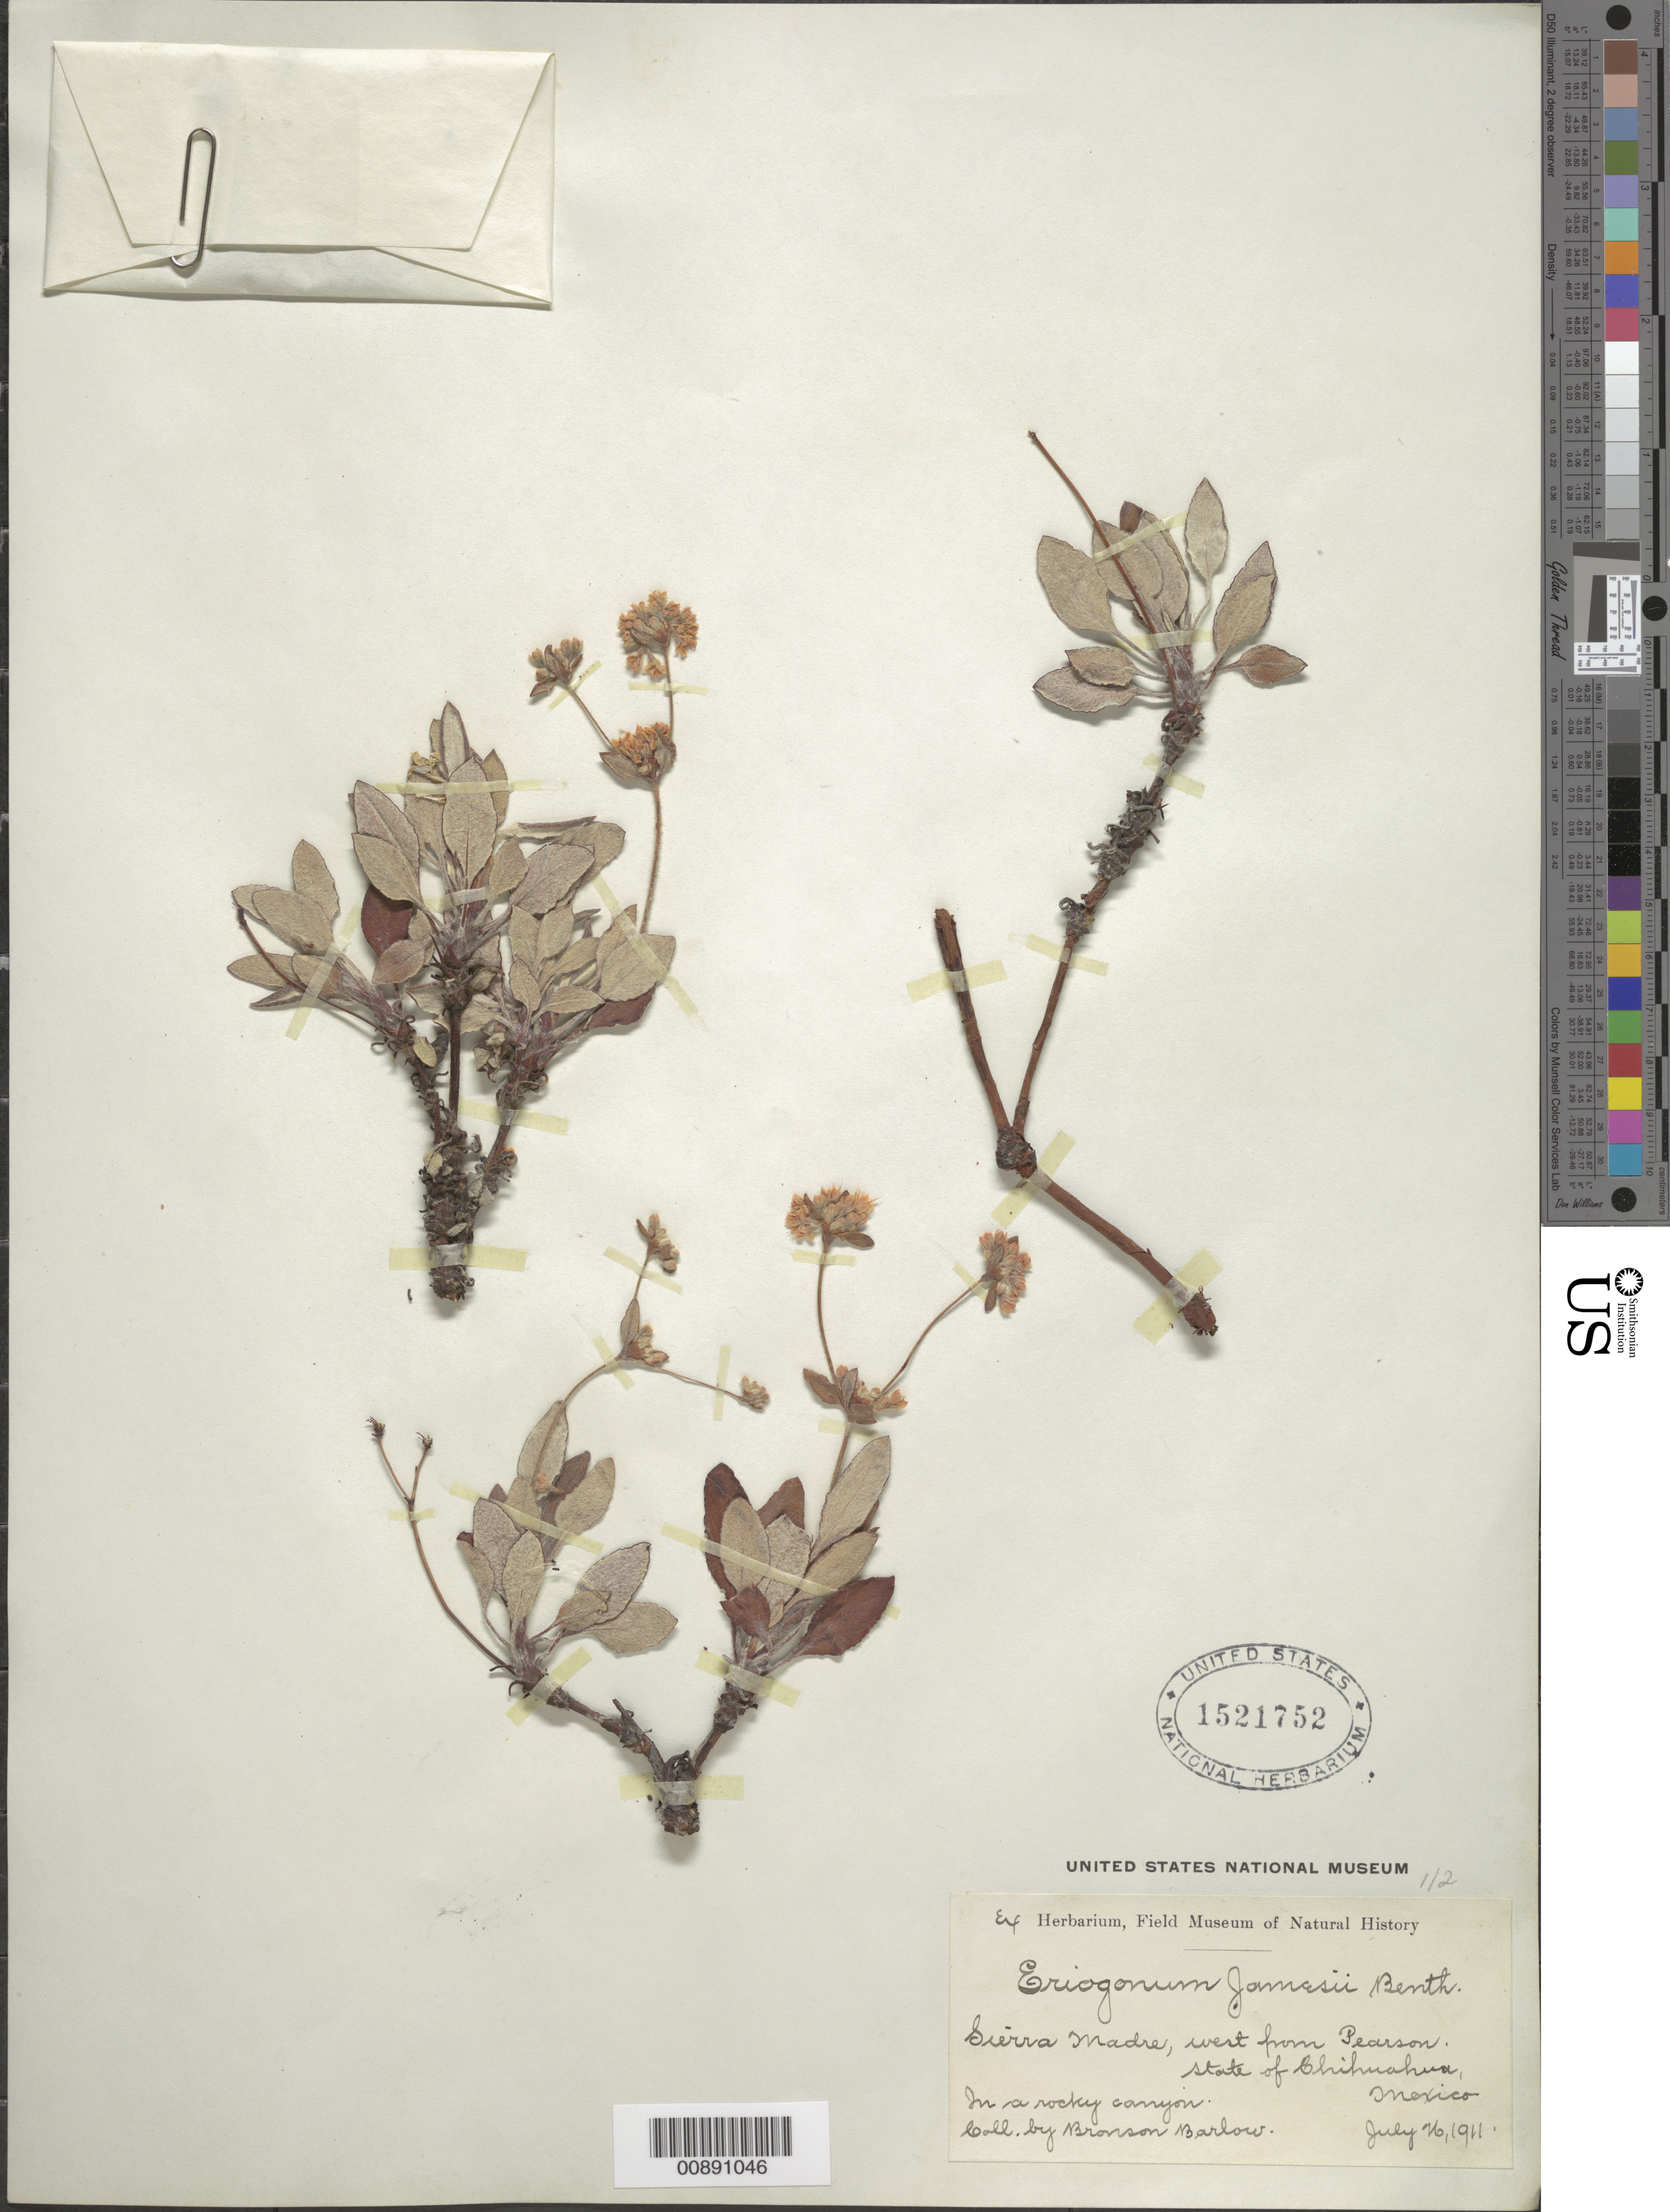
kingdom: Plantae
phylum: Tracheophyta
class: Magnoliopsida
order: Caryophyllales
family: Polygonaceae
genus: Eriogonum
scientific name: Eriogonum jamesii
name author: Benth.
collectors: Barlow, B.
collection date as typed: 26 Jul 1911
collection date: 1911-07-26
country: Mexico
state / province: Chihuahua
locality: Sierra Madre, west from Pearson. Chihuahua.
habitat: In a rocky canyon.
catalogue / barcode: US 1521752